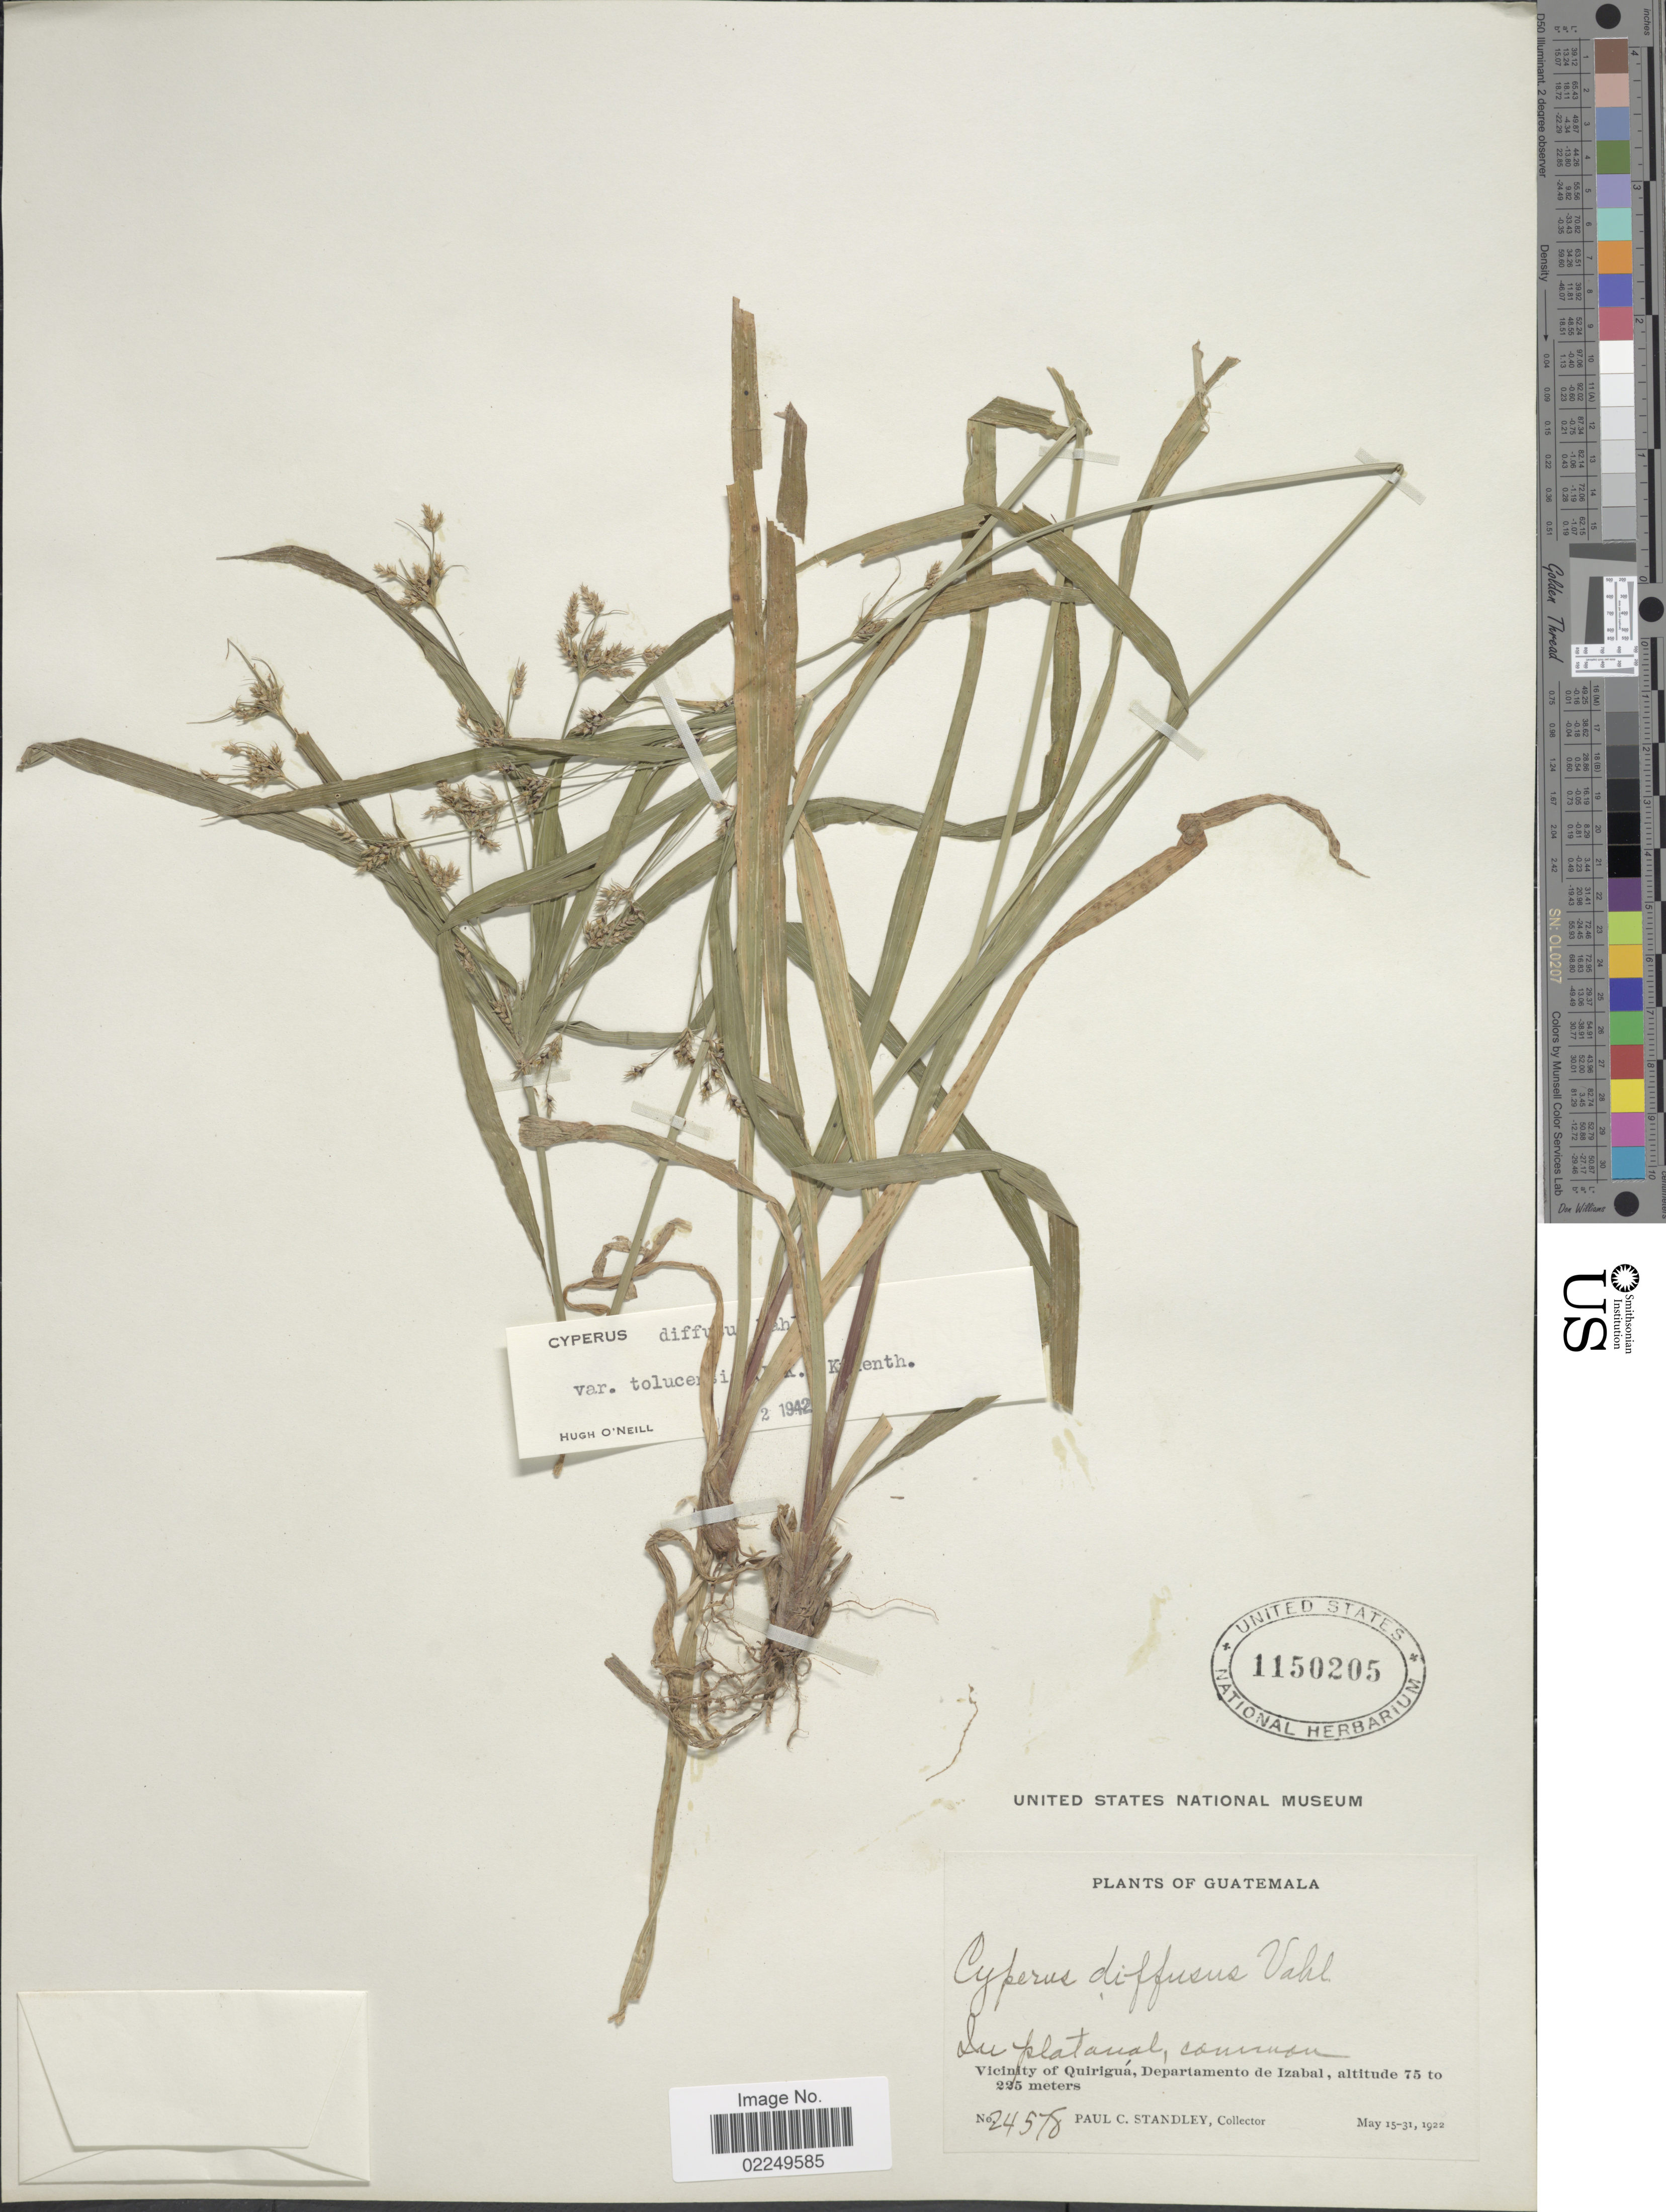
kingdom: Plantae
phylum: Tracheophyta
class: Liliopsida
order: Poales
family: Cyperaceae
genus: Cyperus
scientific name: Cyperus laxus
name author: Lam.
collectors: P. C. Standley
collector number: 24578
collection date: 1922-05-15/1922-05-31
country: Guatemala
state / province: Izabal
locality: Vicinity of Quirigua, Departamenrto de Izabal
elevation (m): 75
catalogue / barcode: US 1150205